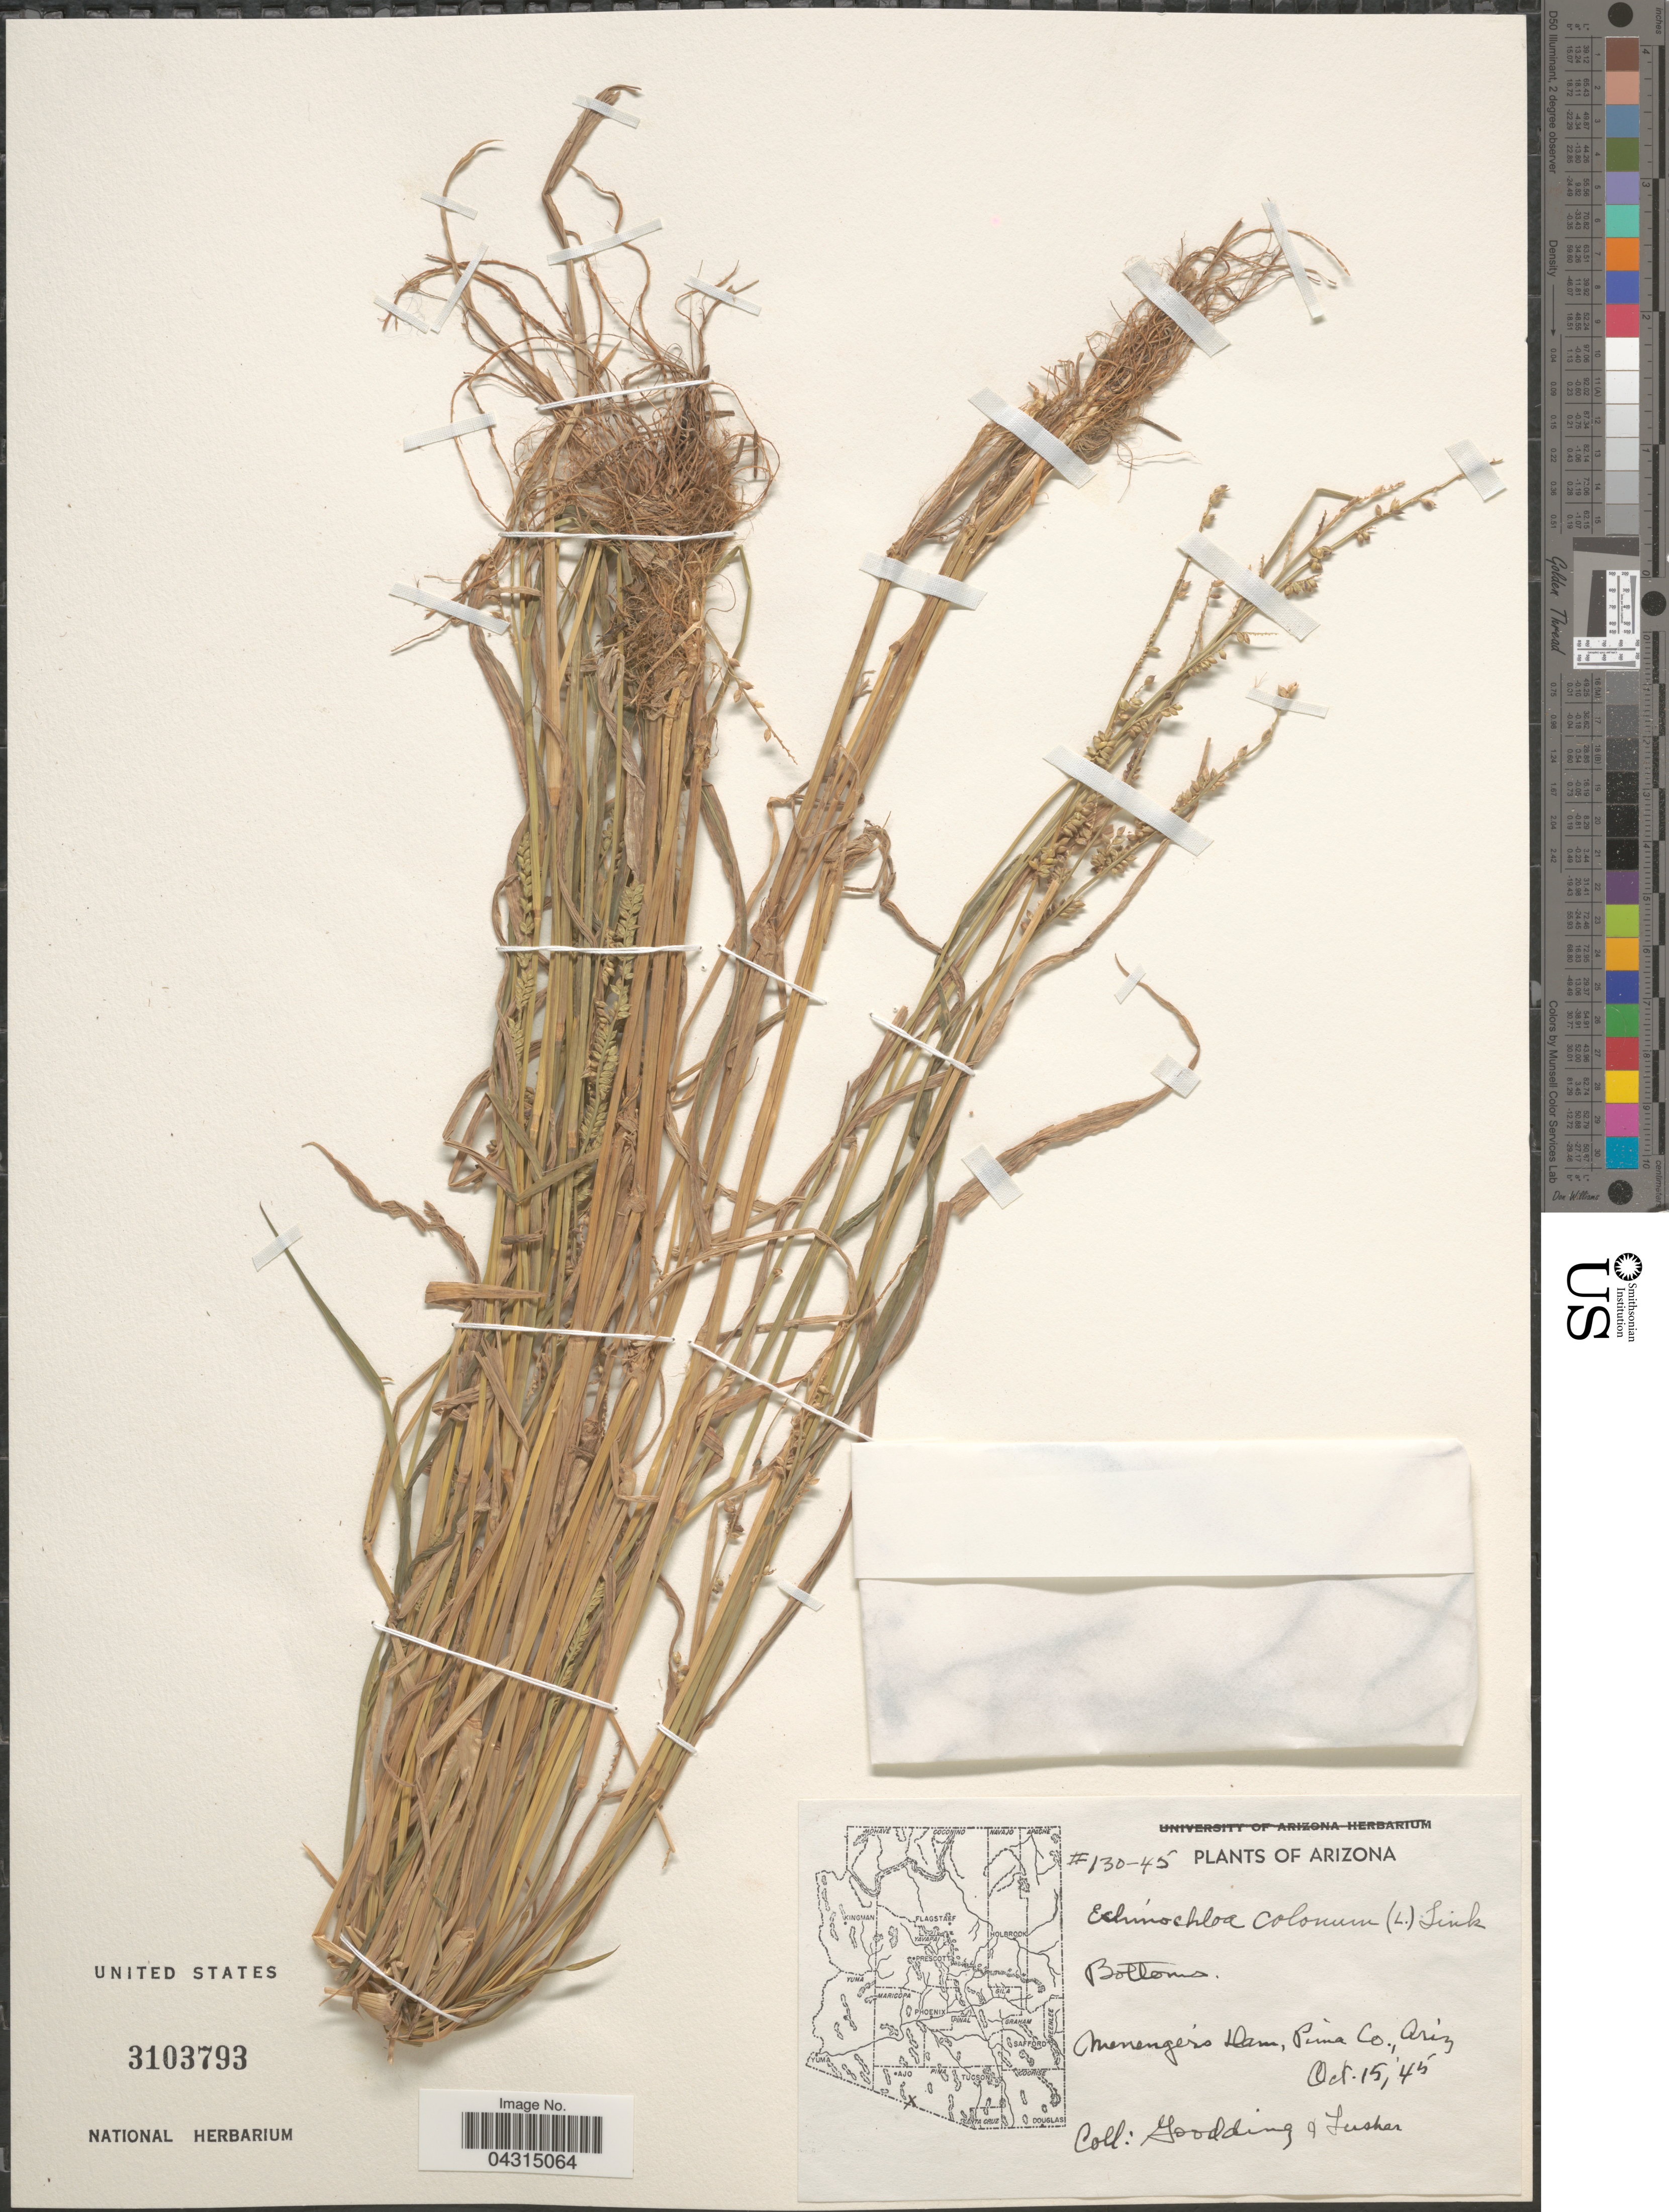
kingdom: Plantae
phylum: Tracheophyta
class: Liliopsida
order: Poales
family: Poaceae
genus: Echinochloa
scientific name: Echinochloa colona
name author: (L.) Link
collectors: Goodding & Lusher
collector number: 130-45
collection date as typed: Transcribed d/m/y: 15/10/45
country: United States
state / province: Arizona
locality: Menenger's Dam, Pima Co.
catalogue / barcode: US 3103793